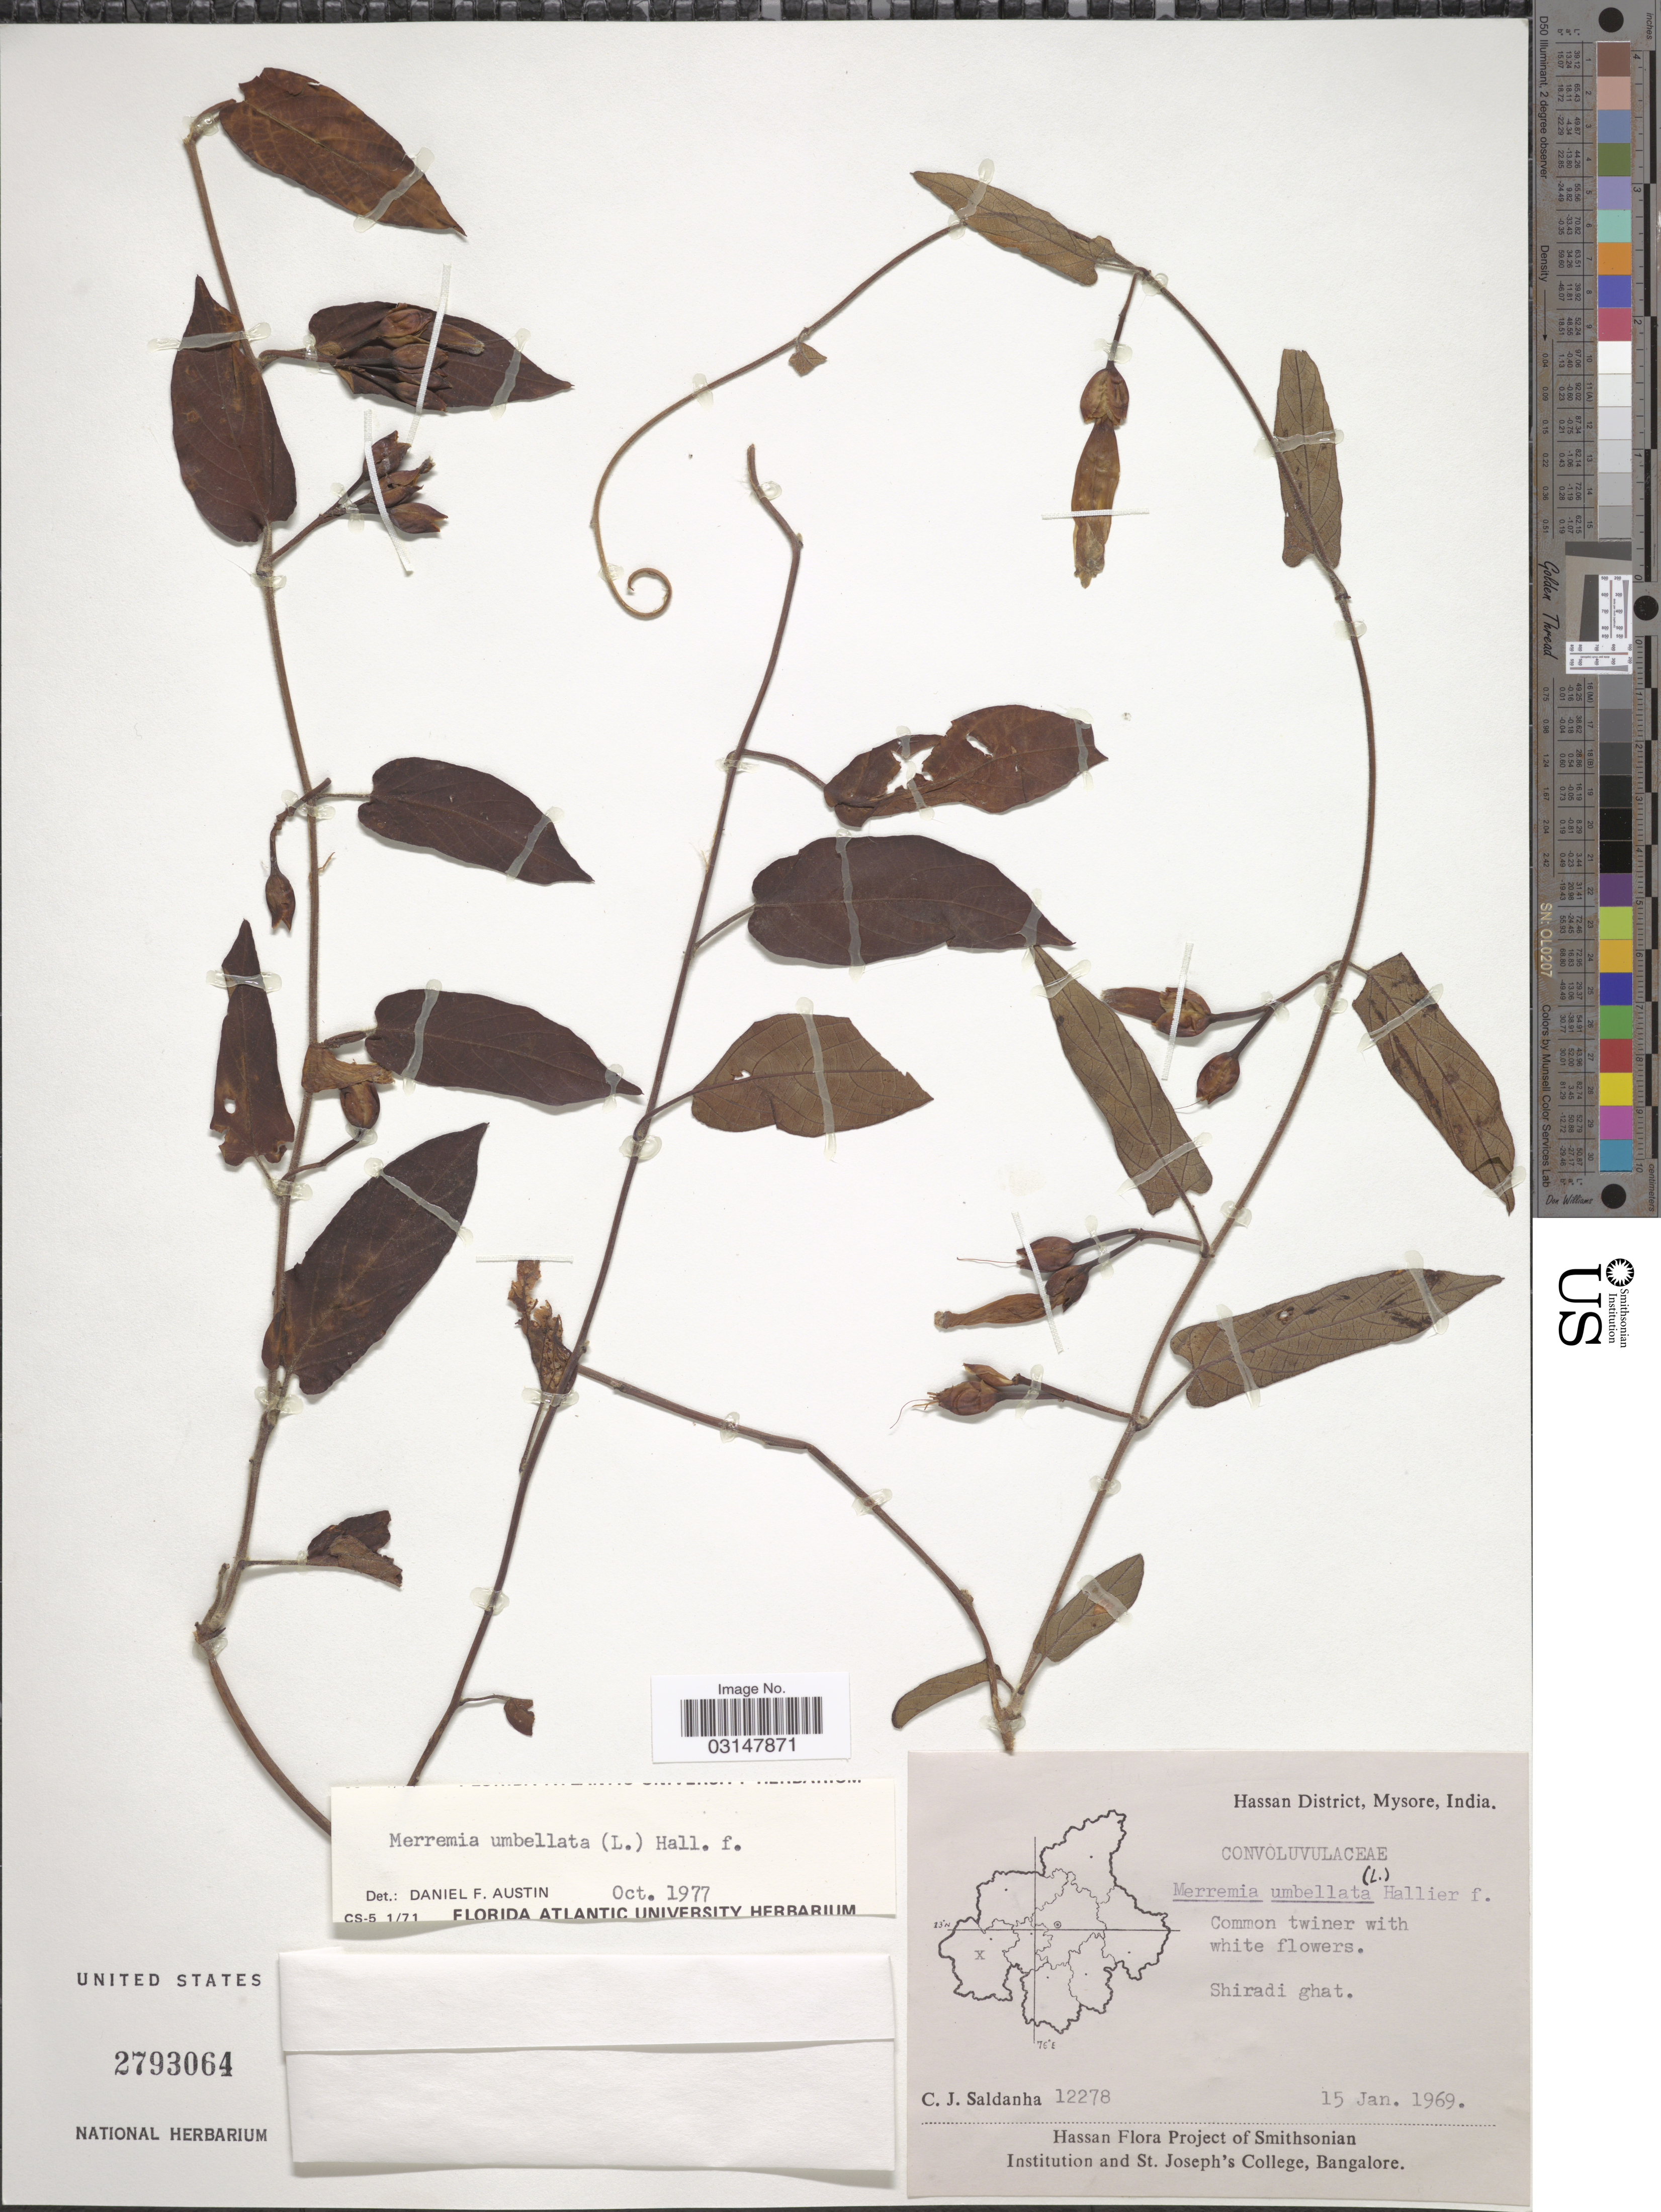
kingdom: Plantae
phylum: Tracheophyta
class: Magnoliopsida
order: Solanales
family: Convolvulaceae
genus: Camonea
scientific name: Camonea pilosa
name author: (Houtt.) A. R. Simões & Staples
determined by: Strong, Mark T., (BOT), Smithsonian Institution - National Museum of Natural History (UNITED STATES)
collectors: C. J. Saldanha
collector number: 12278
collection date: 1969-01-15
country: India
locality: Hassa District, Mysore. Shiradi ghat.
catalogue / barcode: US 2793064